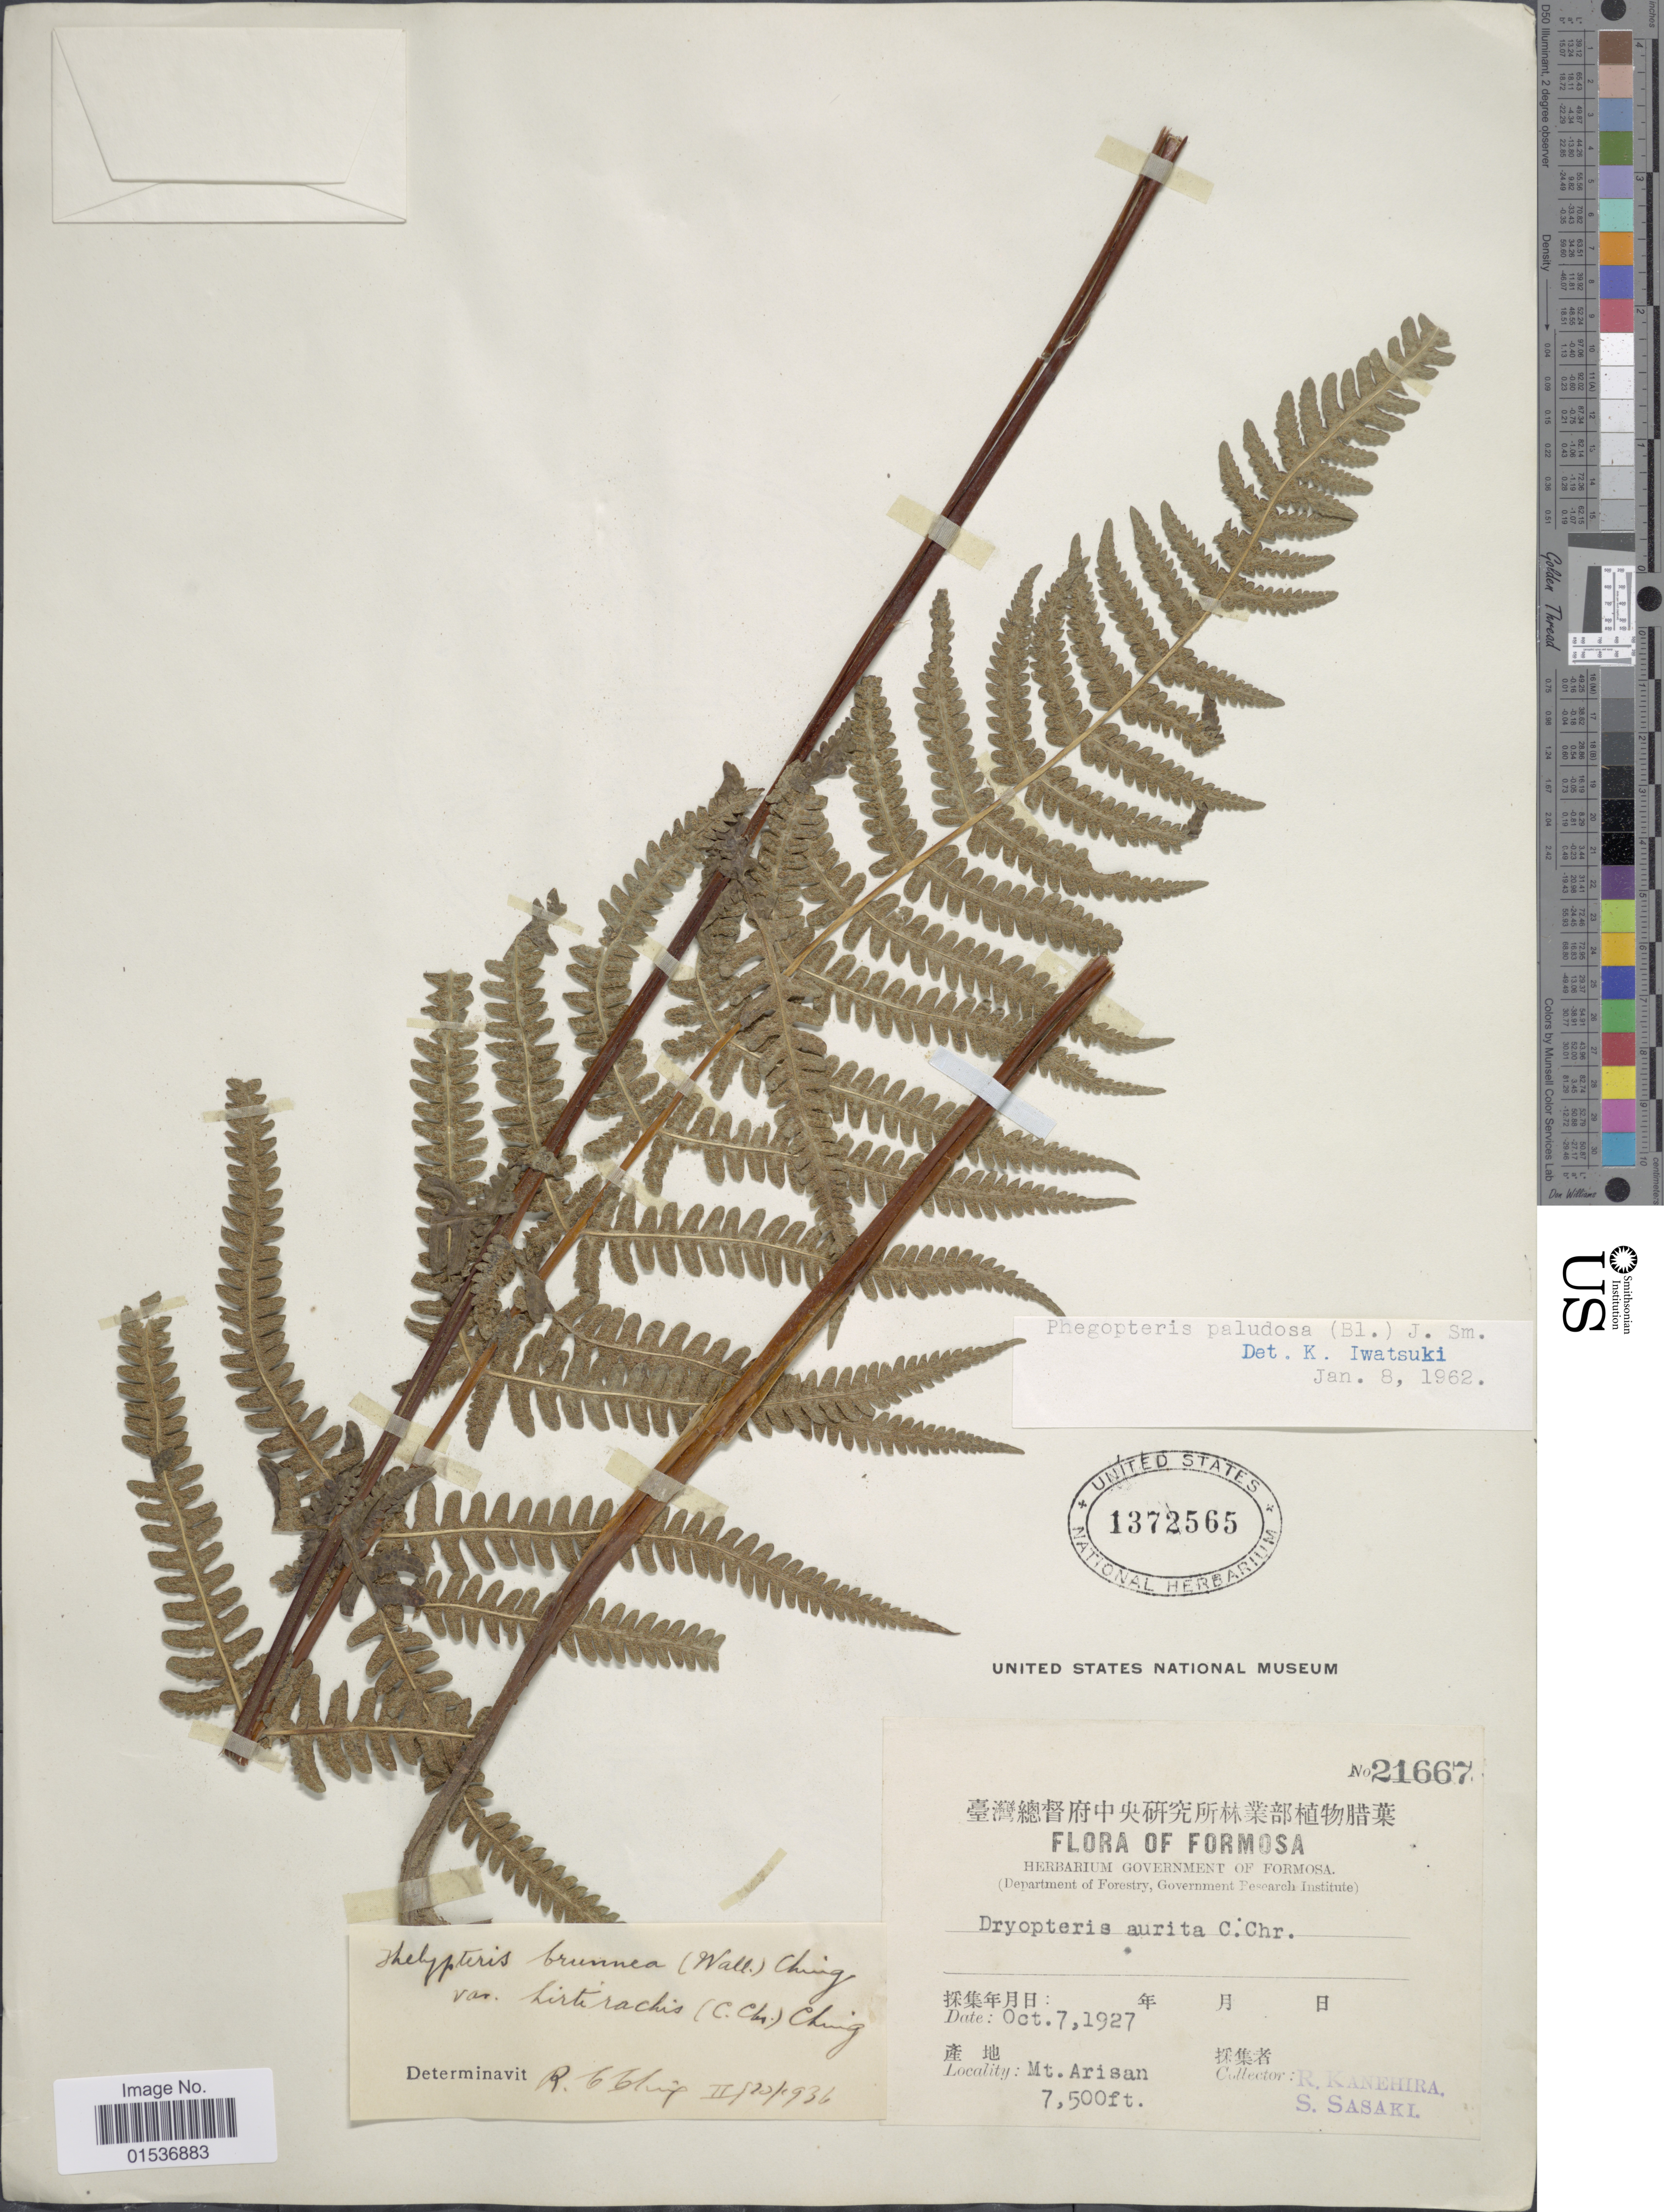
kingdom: Plantae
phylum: Tracheophyta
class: Polypodiopsida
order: Polypodiales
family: Thelypteridaceae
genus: Pseudophegopteris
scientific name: Pseudophegopteris paludosa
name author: (Blume) Ching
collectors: R. Kanehira & S. Sasaki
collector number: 21667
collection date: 1927-10-07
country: Taiwan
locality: Formosa, Mt. Arisan.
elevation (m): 2286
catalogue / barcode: US 1372565